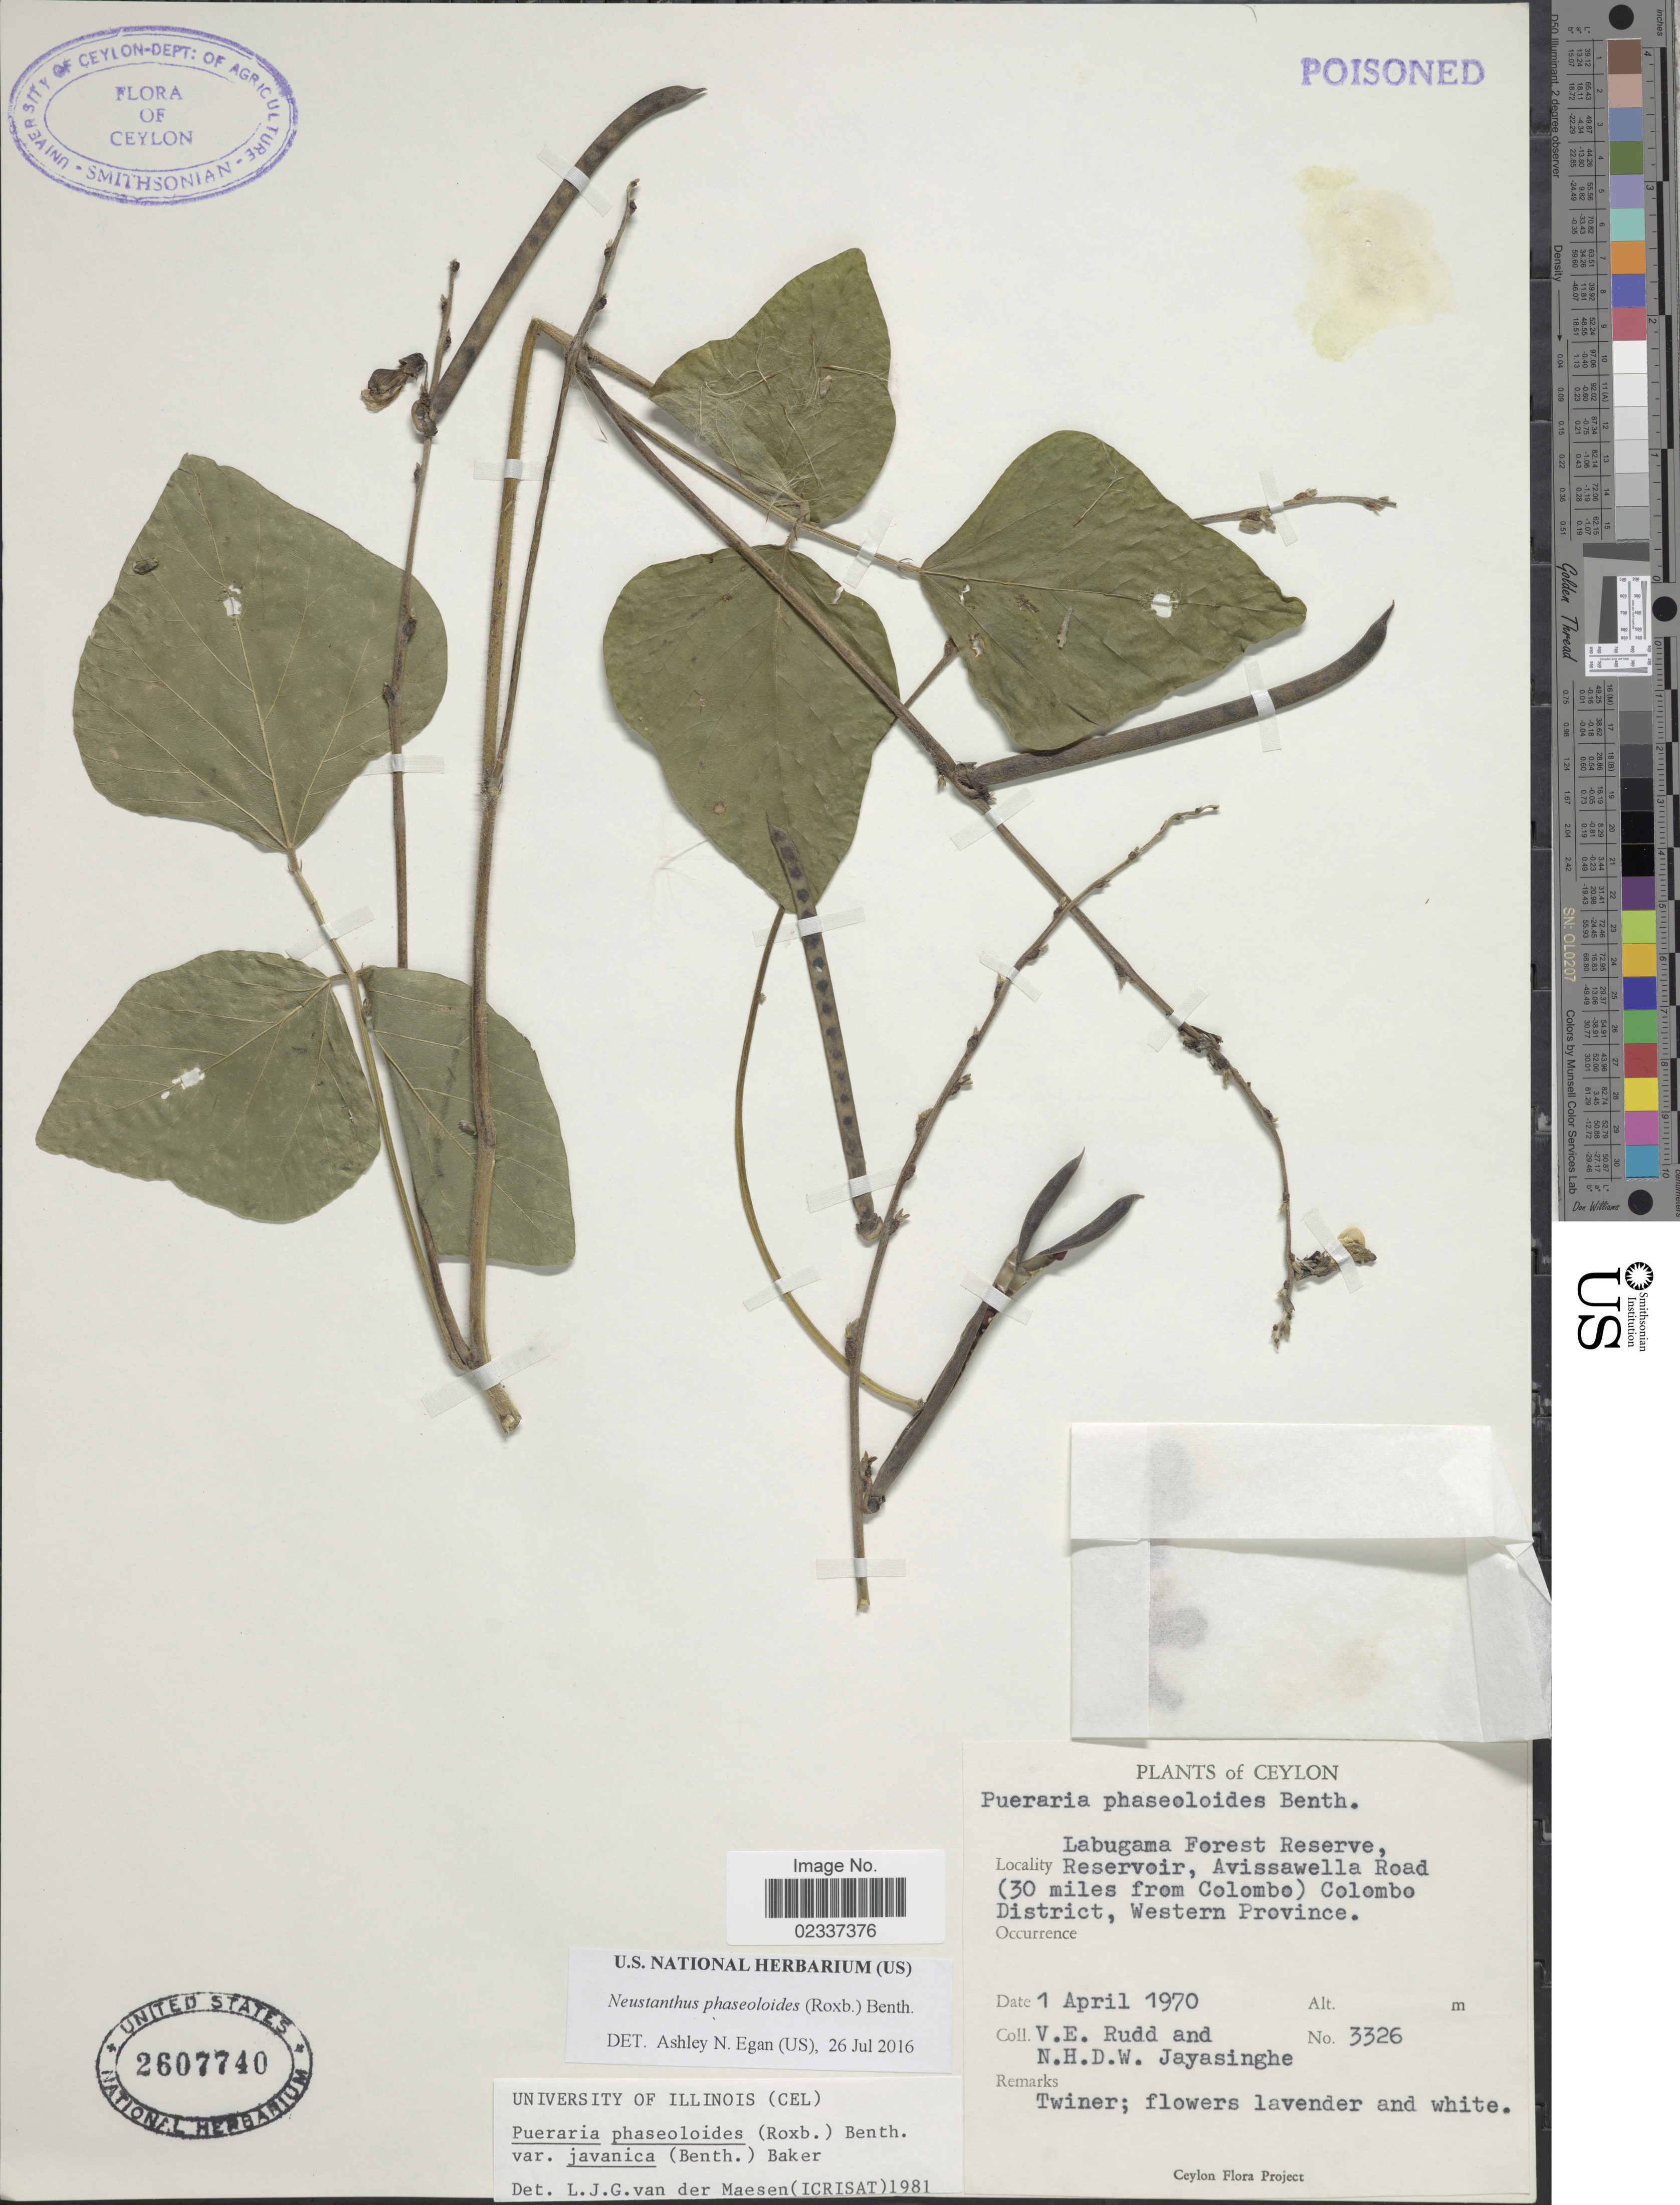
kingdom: Plantae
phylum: Tracheophyta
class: Magnoliopsida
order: Fabales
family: Fabaceae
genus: Neustanthus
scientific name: Neustanthus phaseoloides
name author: (Roxb.) Benth.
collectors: V. E. Rudd & N. Jayasinghe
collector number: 3326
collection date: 1970-04-01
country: Sri Lanka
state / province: Western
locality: Ceylon, Labugama Forest Reserve, Reservoir, Avissawella Road (30 miles from Colombo) Colombo District, Western Province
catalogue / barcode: US 2607740